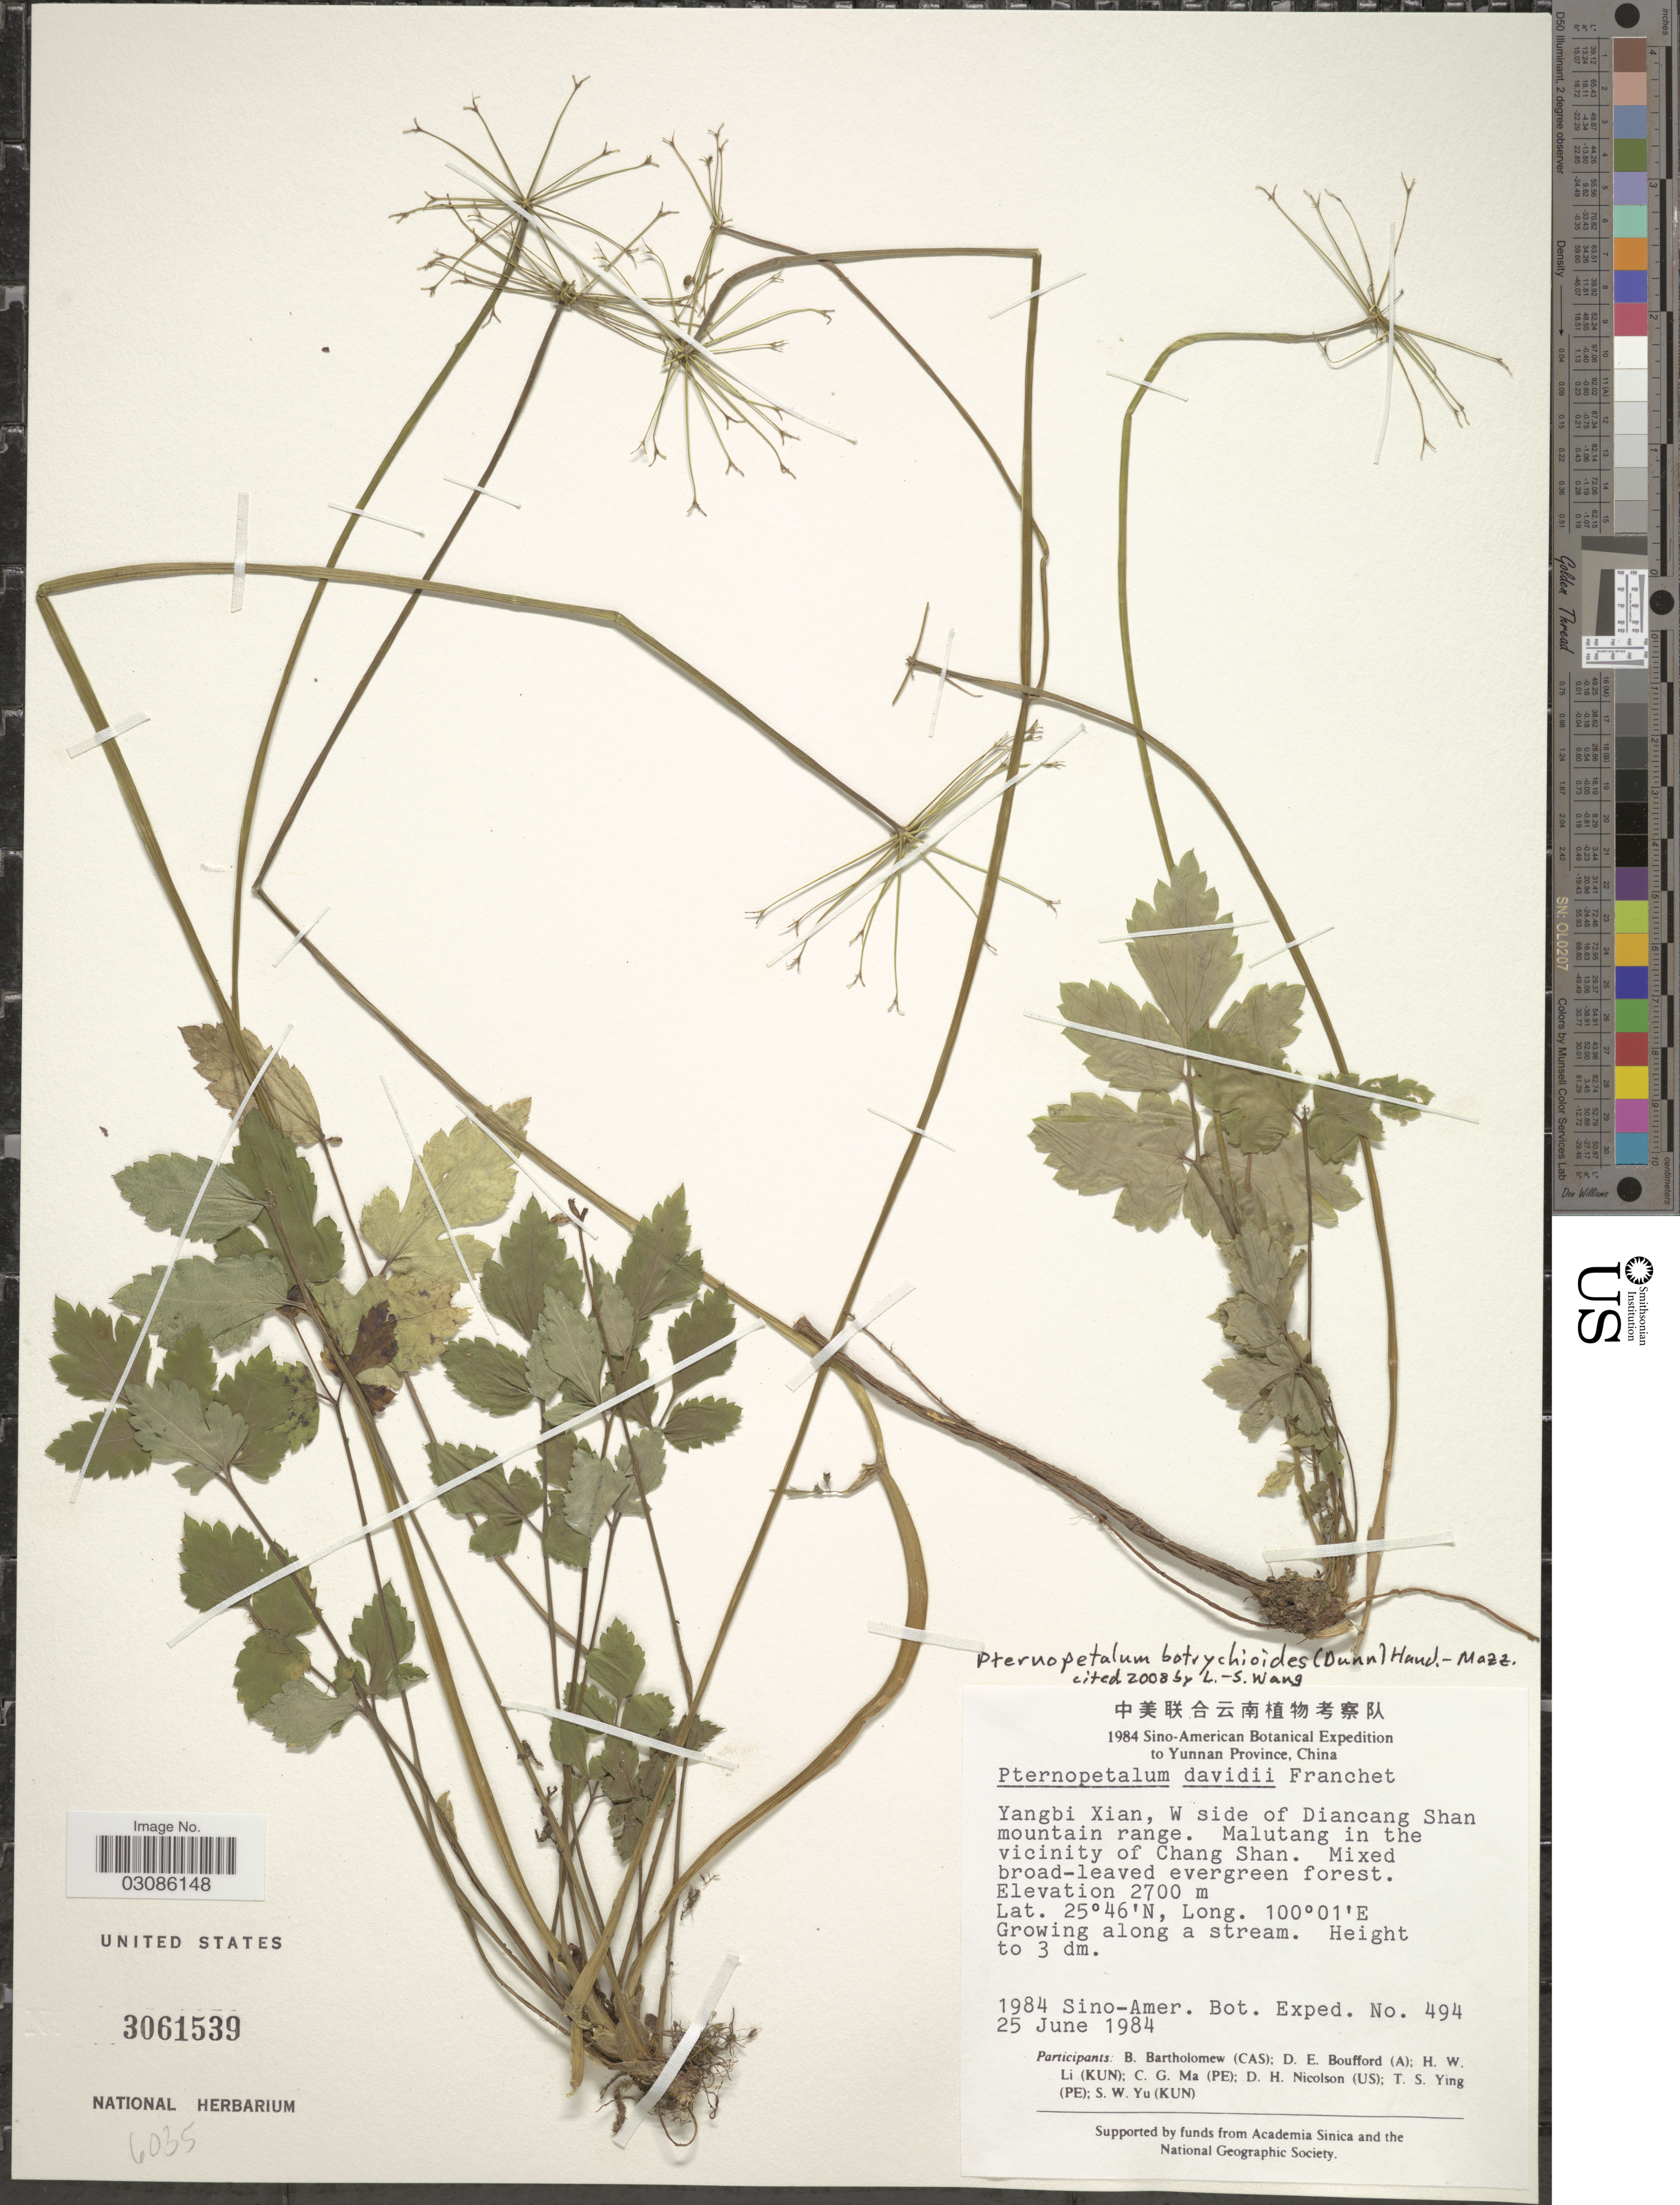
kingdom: Plantae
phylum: Tracheophyta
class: Magnoliopsida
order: Apiales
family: Apiaceae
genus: Pternopetalum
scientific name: Pternopetalum botrychioides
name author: (Dunn) Hand.-Mazz.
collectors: B. Bartholomew, D. E. Boufford, H. W. Li, C. Ma & et al.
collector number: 494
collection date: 1984-06-25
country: China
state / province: Yunnan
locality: Yangbi Xian, W side of Diancang Shan mountain range. Malutang in the vicinity of Chang Shan.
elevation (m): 2700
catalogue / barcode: US 3061539